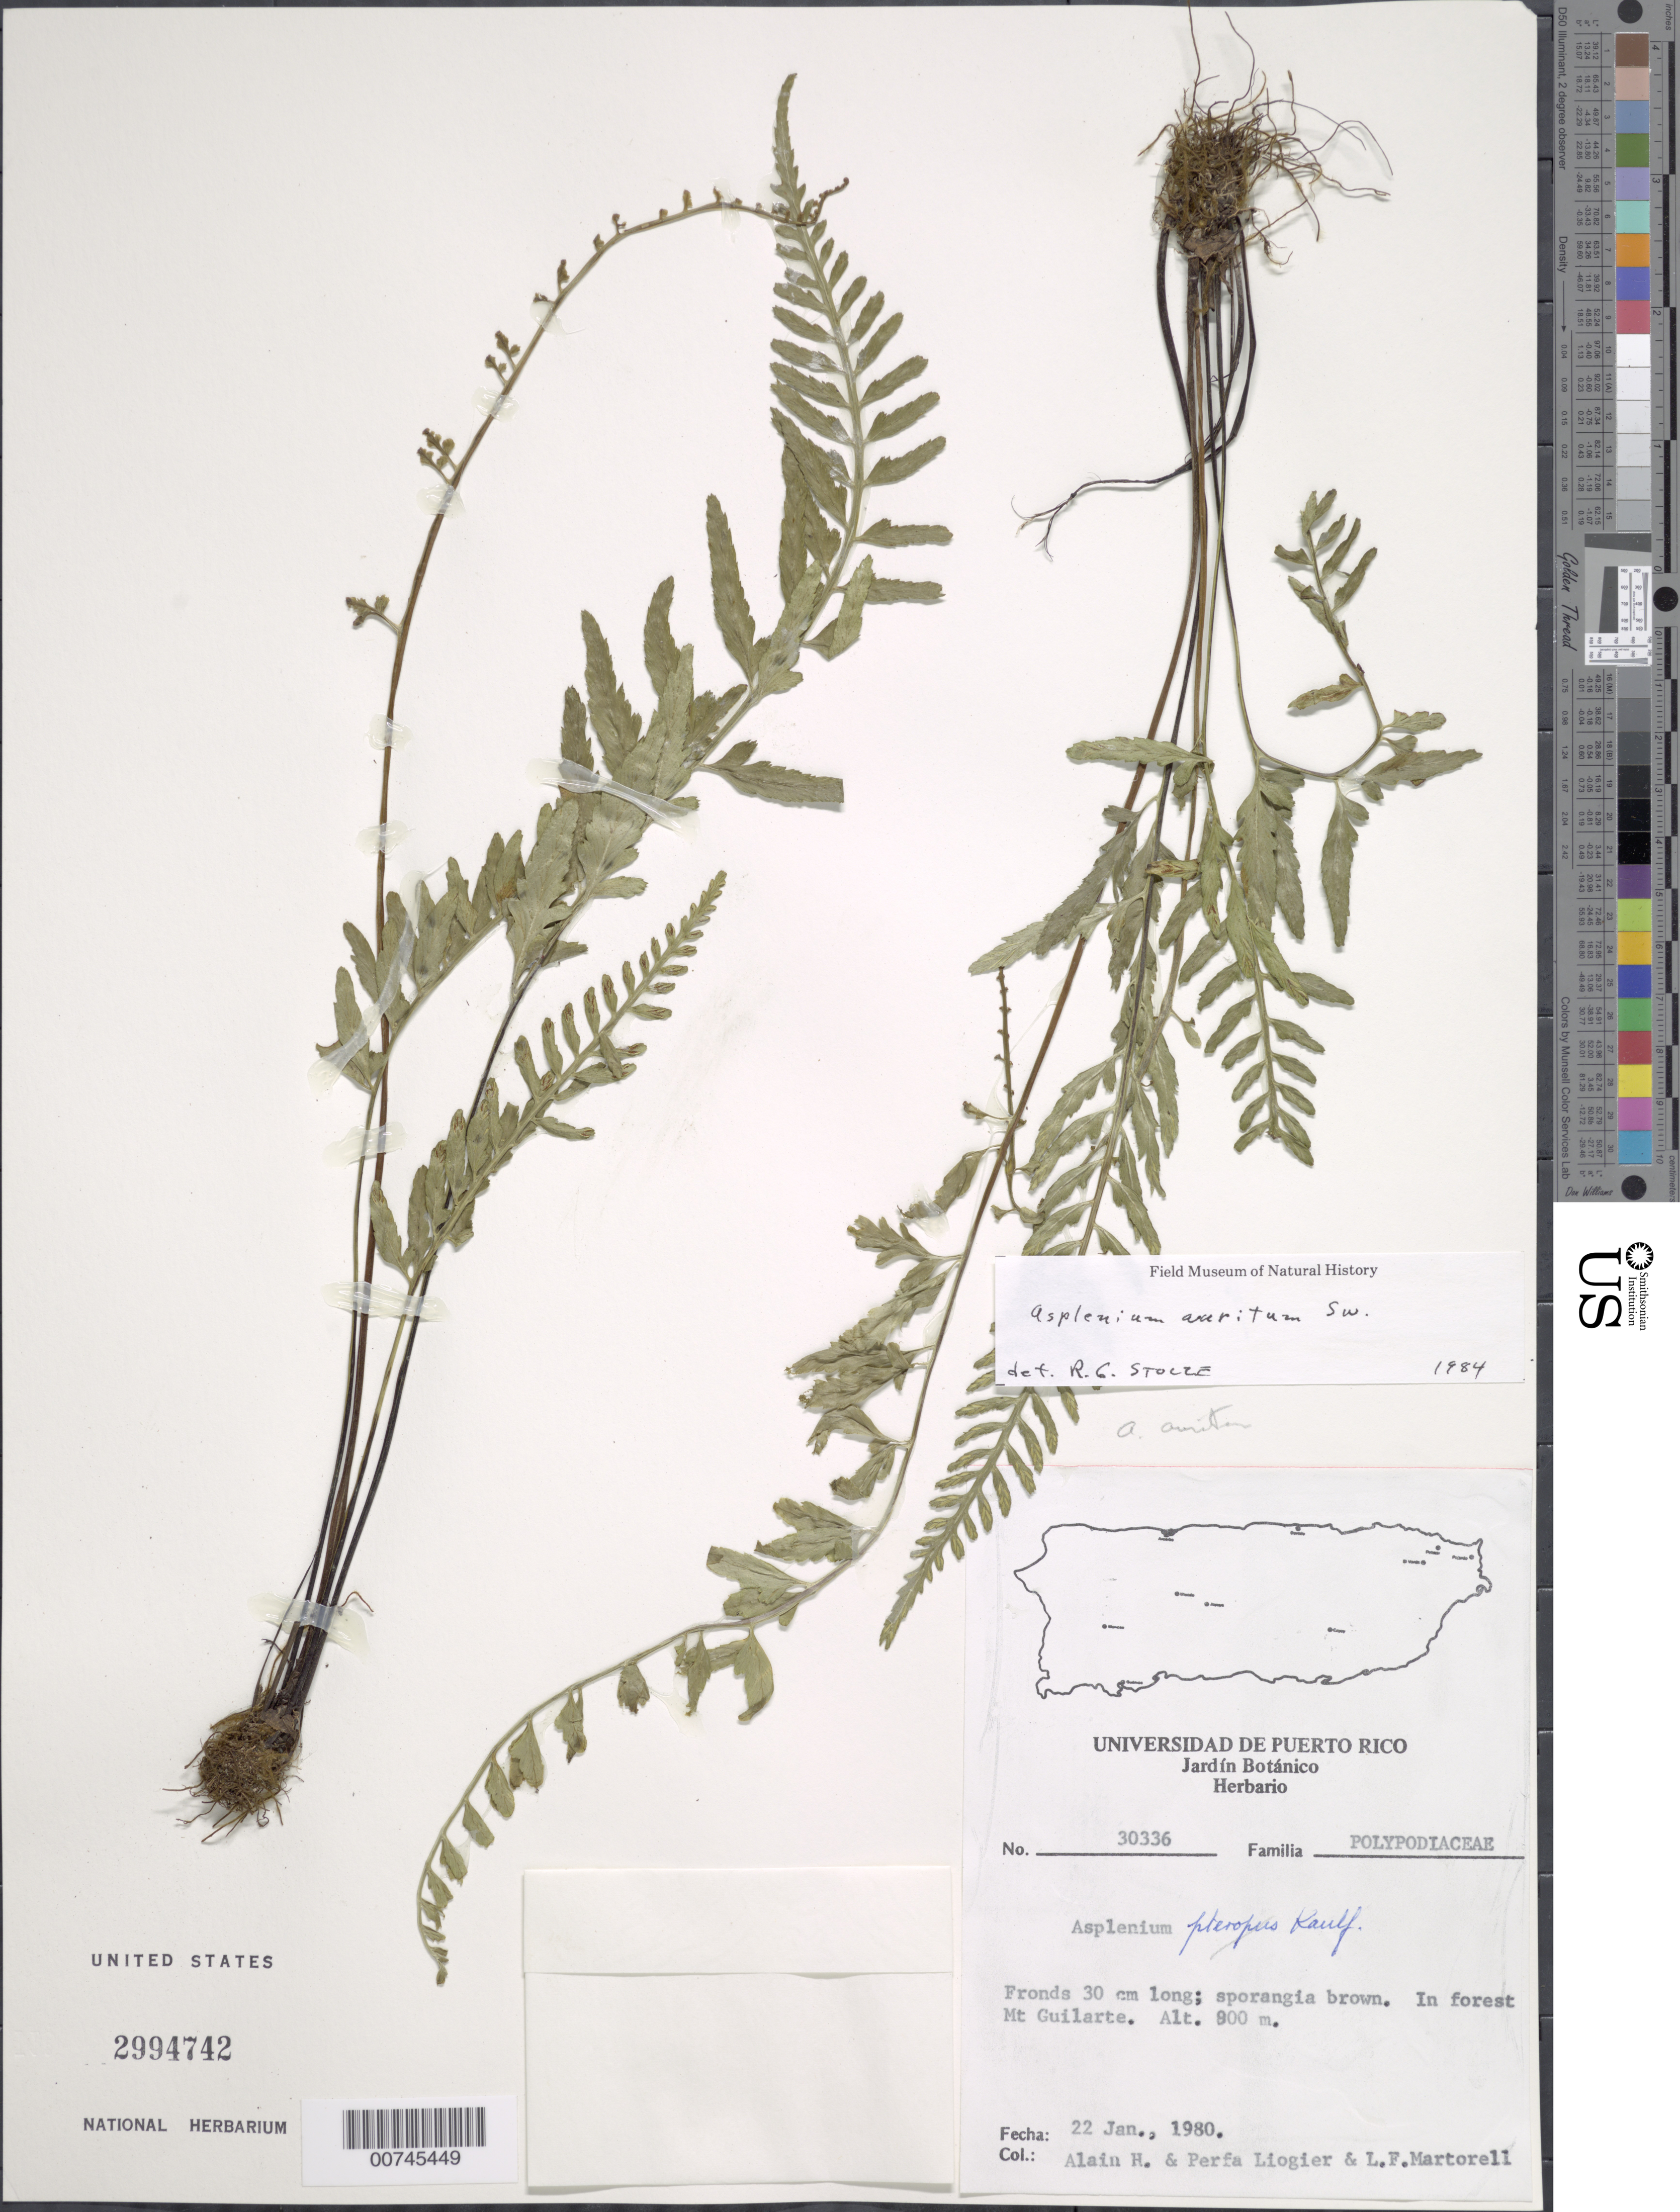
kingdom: Plantae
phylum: Tracheophyta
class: Polypodiopsida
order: Polypodiales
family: Aspleniaceae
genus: Asplenium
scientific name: Asplenium auritum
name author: Sw.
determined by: Stolze, R. G.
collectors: A. H. Liogier, M. P. Liogier & L. Martorell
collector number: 30336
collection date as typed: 22 Jan 1980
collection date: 1980-01-22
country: Puerto Rico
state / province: Adjuntas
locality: Mt. Guilarte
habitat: In forest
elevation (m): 800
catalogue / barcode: US 2994742